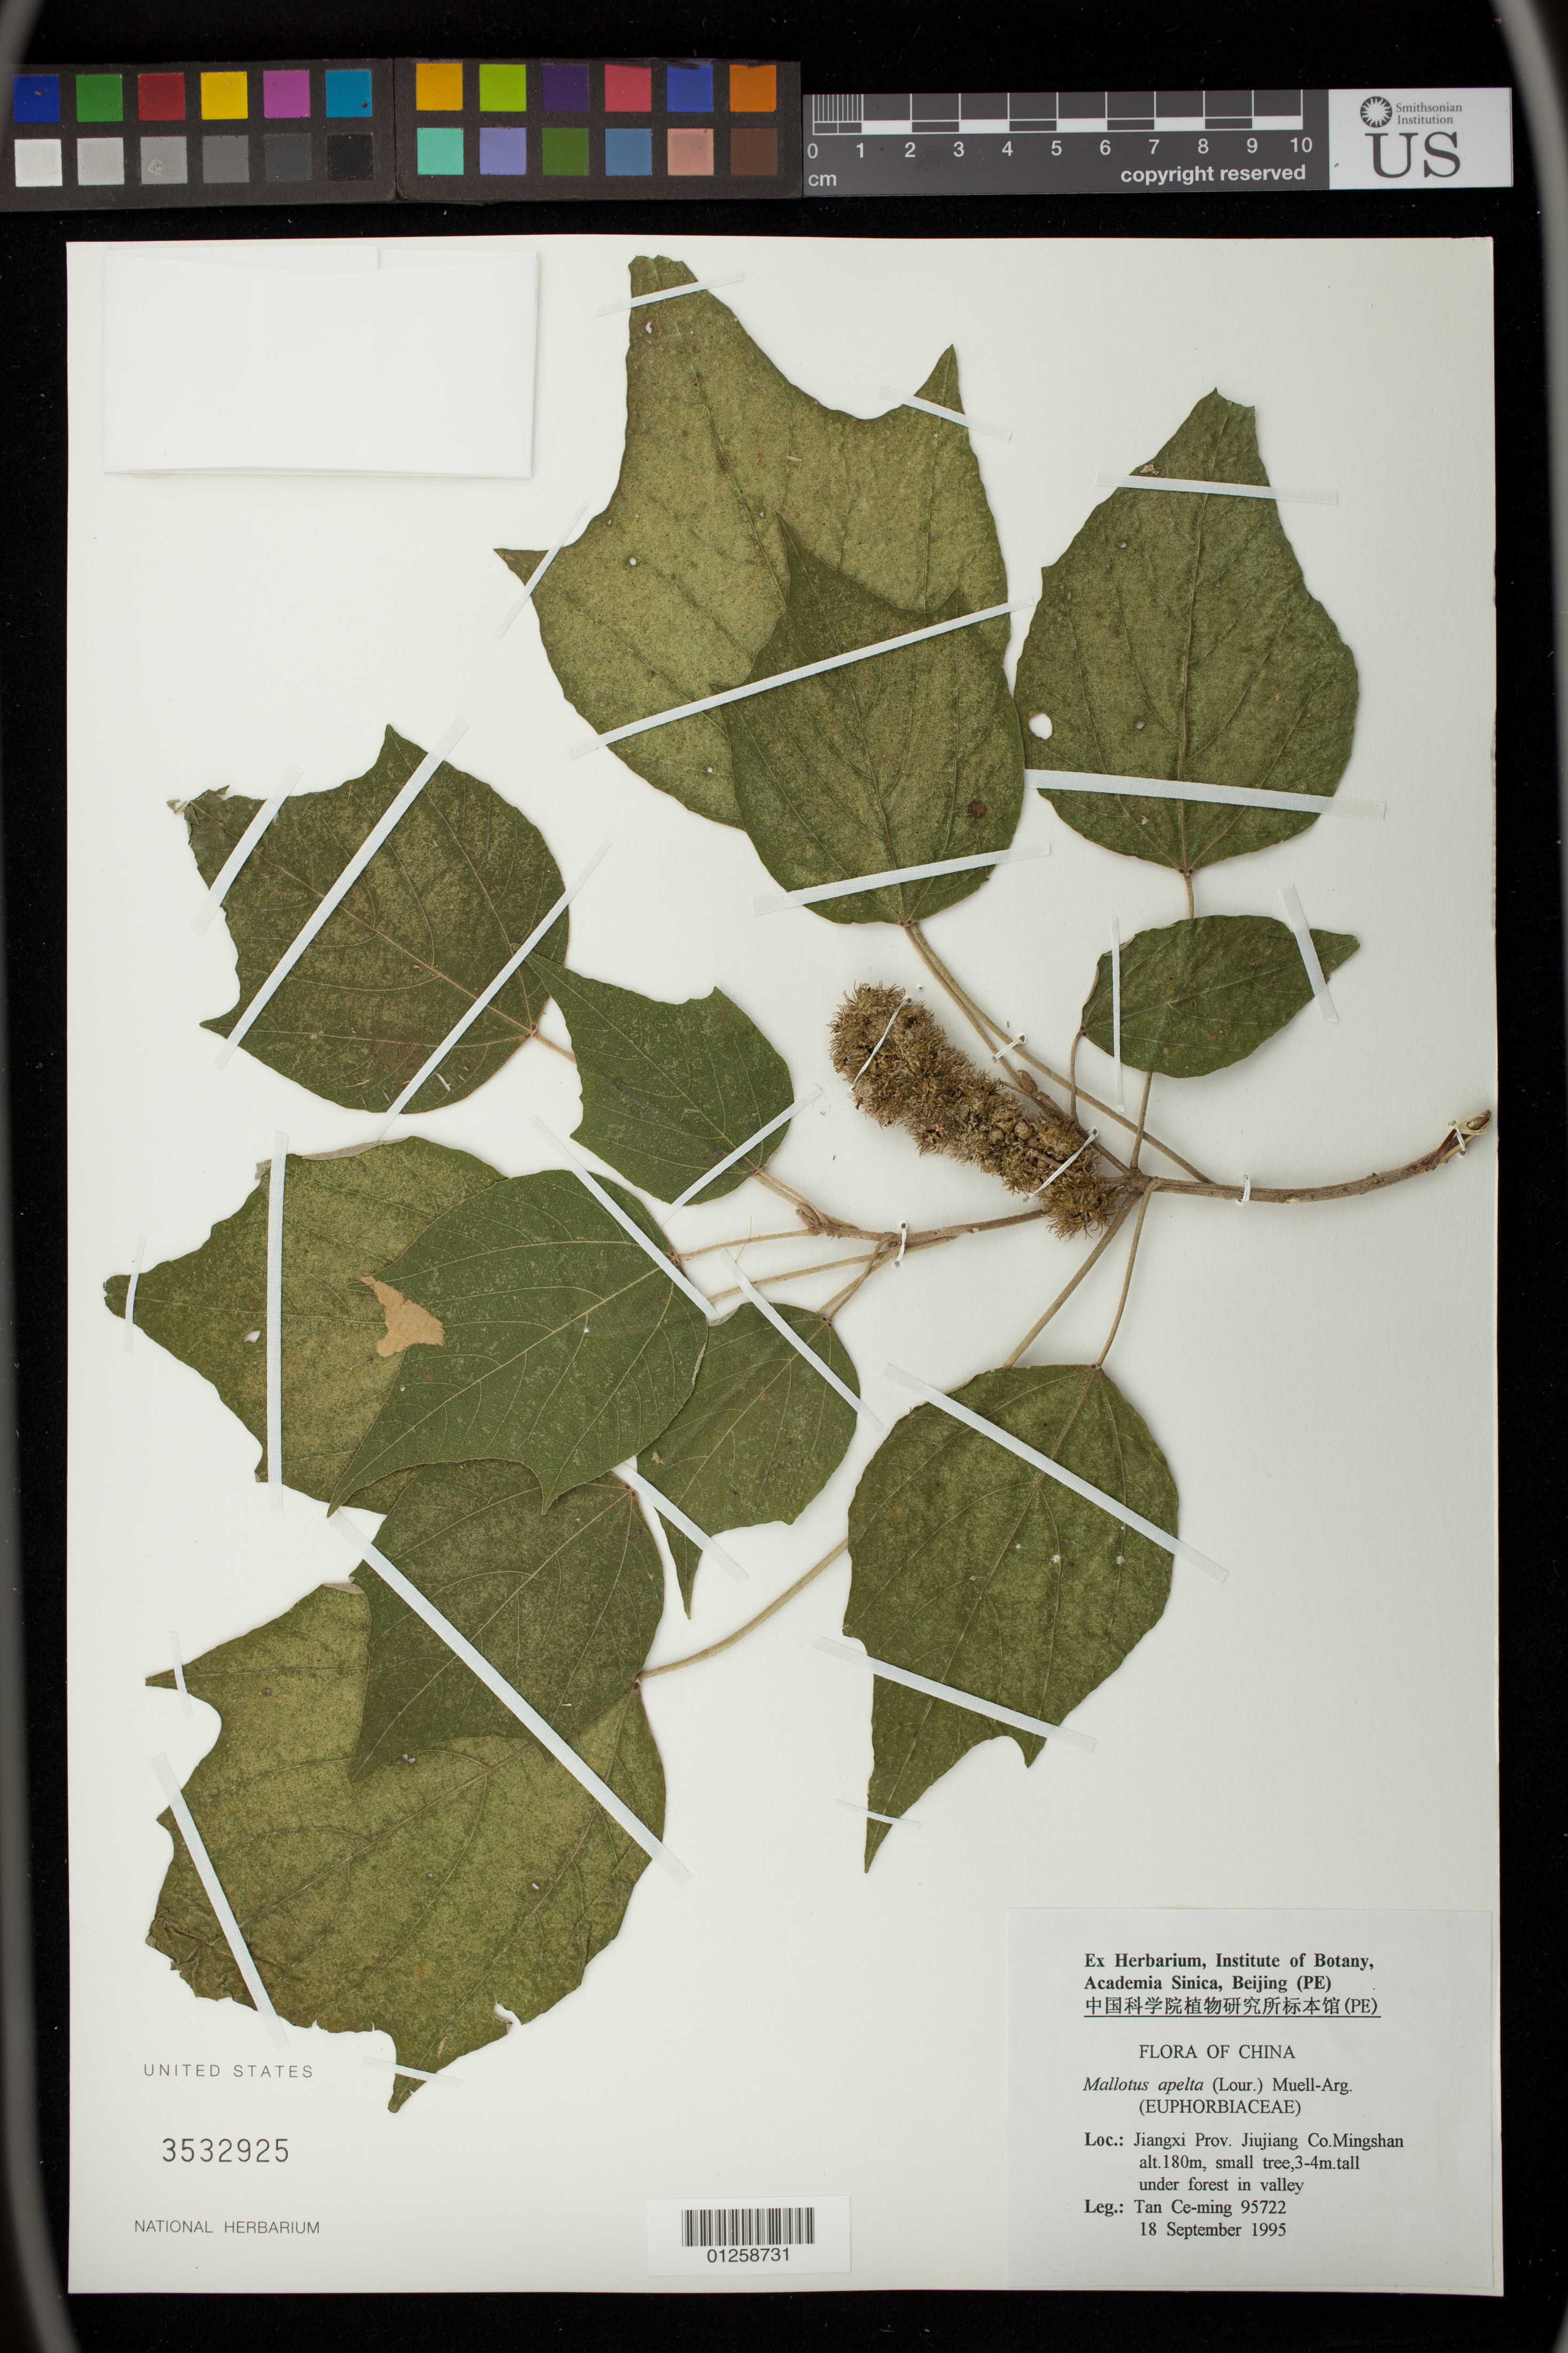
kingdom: Plantae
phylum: Tracheophyta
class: Magnoliopsida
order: Malpighiales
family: Euphorbiaceae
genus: Mallotus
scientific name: Mallotus apelta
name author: (Lour.) Müll. Arg.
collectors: Tam Ce-Ming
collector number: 95722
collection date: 1995-09-18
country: China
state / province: Jiangxi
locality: Jiujiang Co. Mingshan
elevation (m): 180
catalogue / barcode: US 3532925